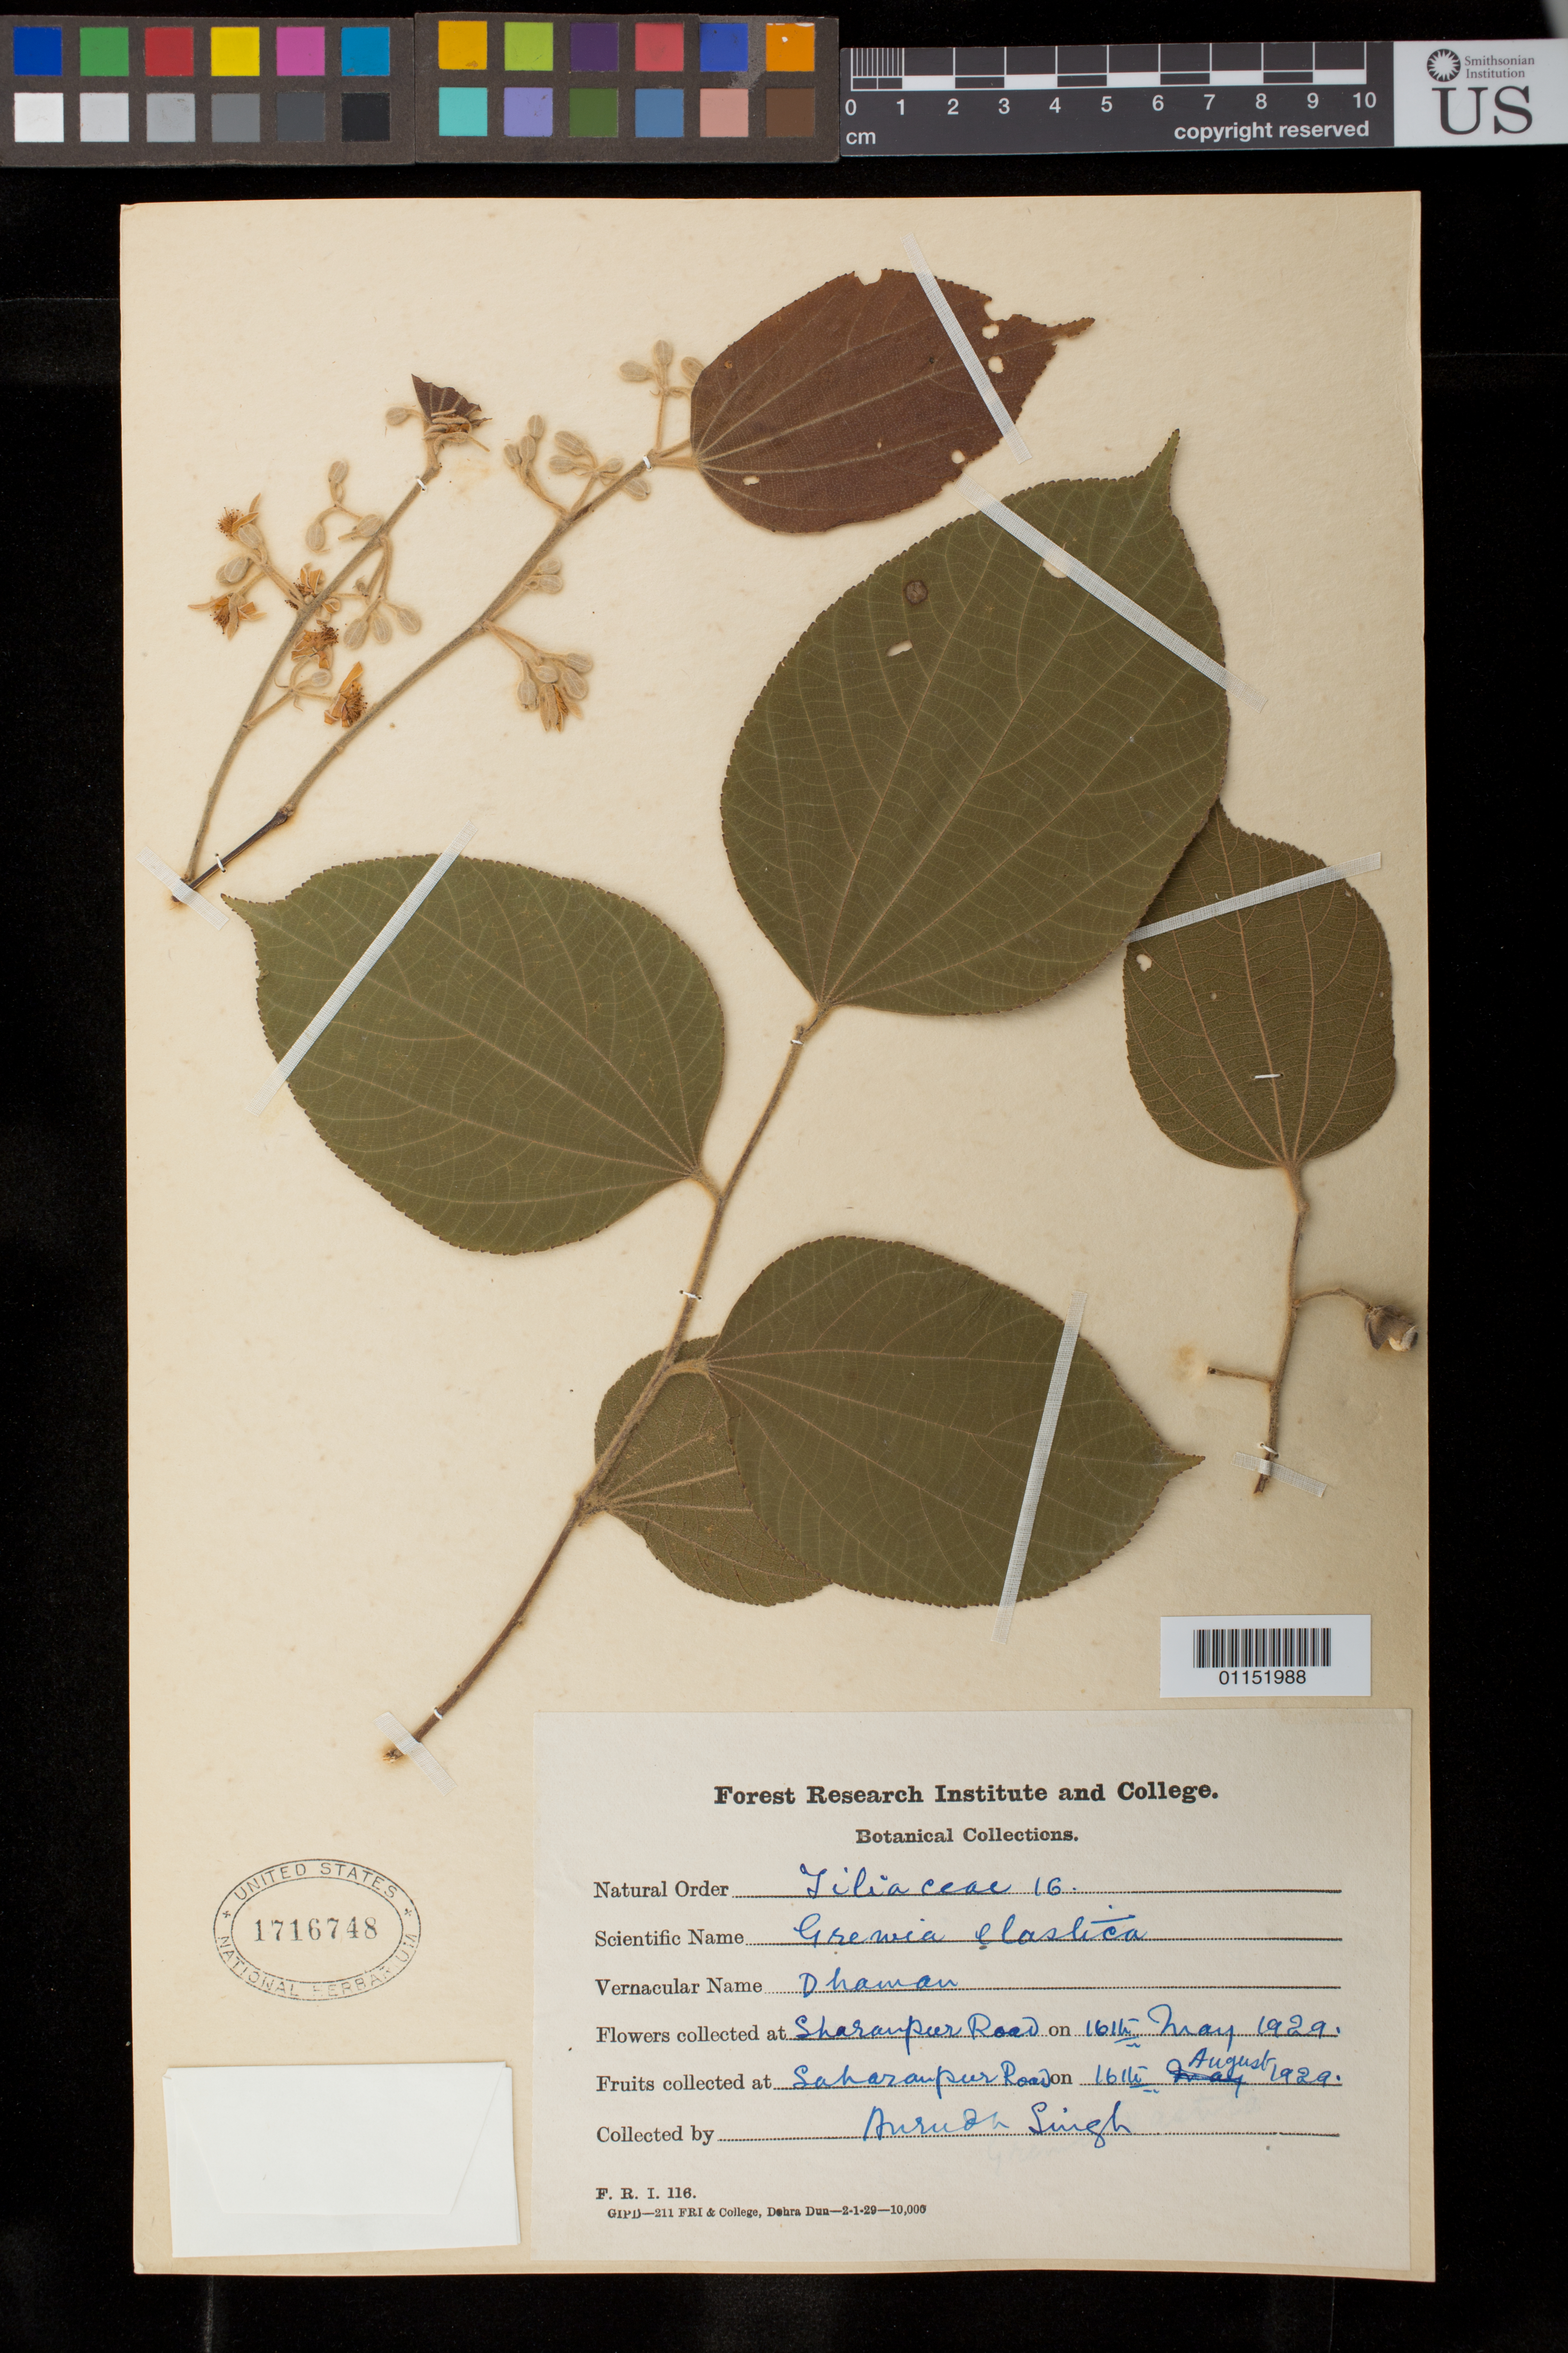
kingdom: Plantae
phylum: Tracheophyta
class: Magnoliopsida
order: Malvales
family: Malvaceae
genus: Grewia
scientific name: Grewia eriocarpa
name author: Juss.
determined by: Jourdain-Fievet, L.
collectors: Singh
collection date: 1929-05-16,1929-08-16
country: India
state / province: Uttarakhand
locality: Dehradun, Sharaupur Road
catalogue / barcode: US 1716748